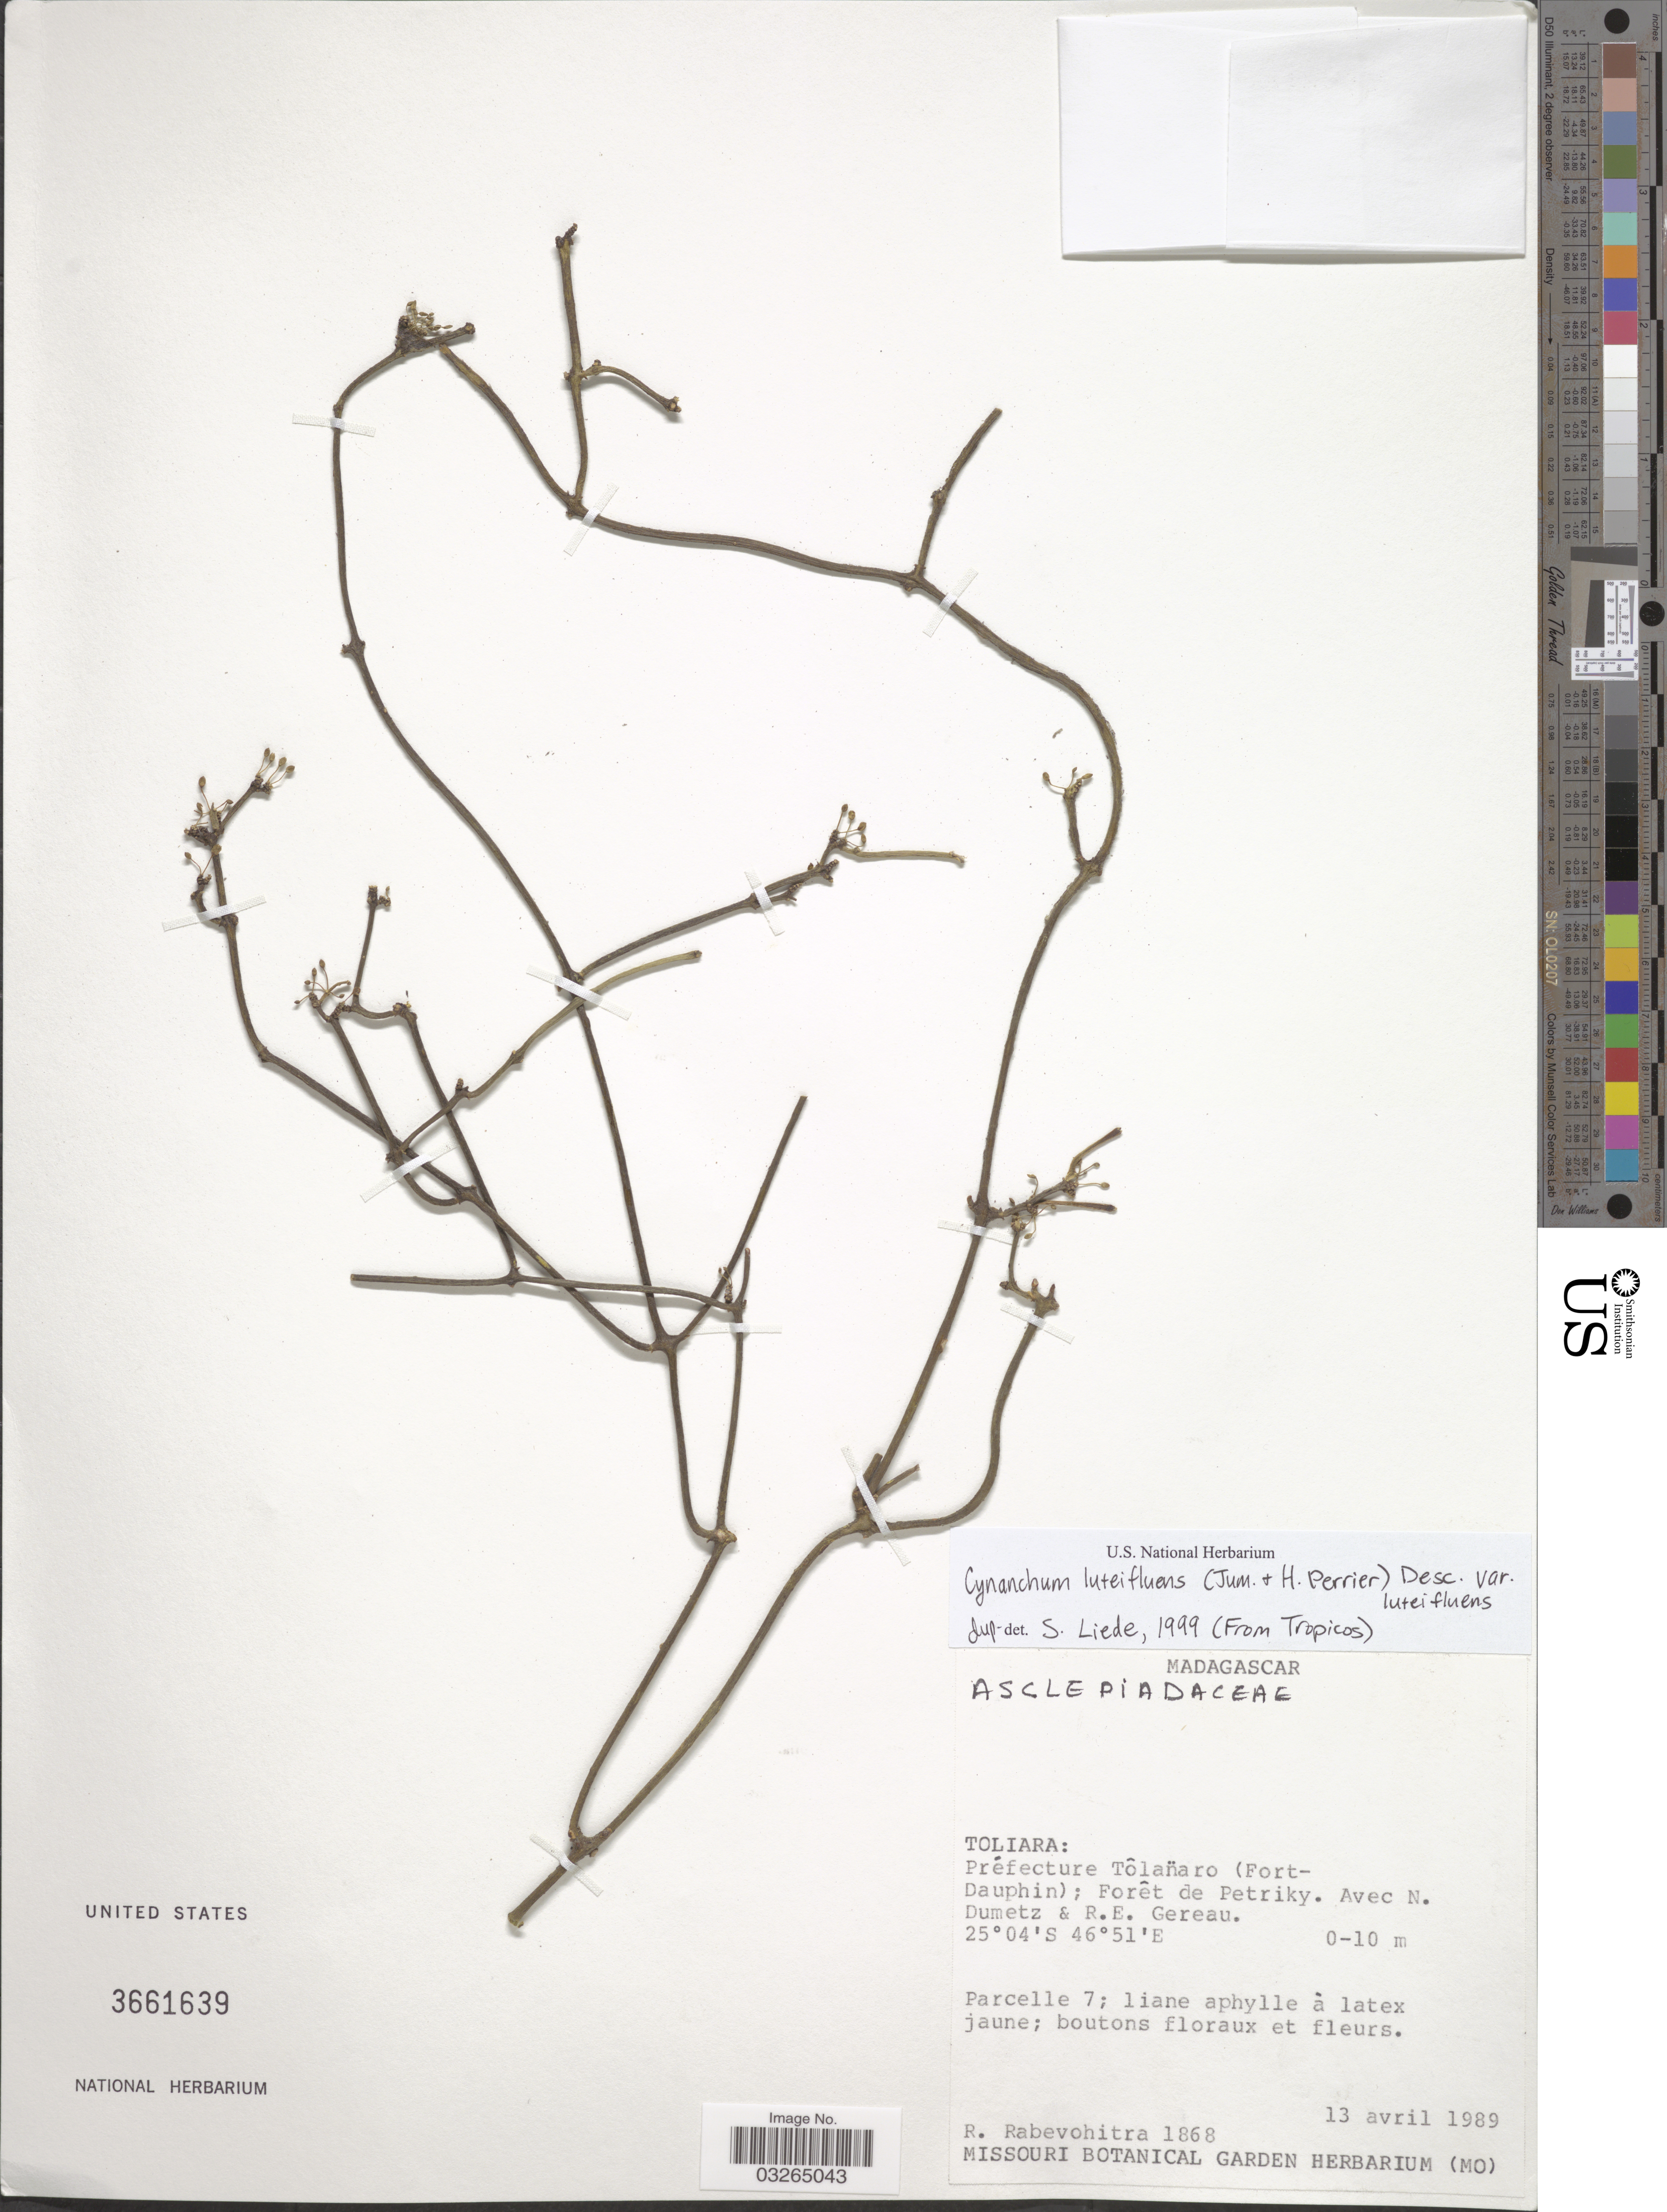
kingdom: Plantae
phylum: Tracheophyta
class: Magnoliopsida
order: Gentianales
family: Apocynaceae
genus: Cynanchum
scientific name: Cynanchum luteifluens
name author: (Jum. & H. Perrier) Desc.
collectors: R. Rabevohitra, N. Dumetz & R. Gereau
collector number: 1868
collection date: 1989-04-13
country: Madagascar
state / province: Anosy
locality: Préfecture Tôlanaro (Fort-Dauphin): Forêt de Petriky.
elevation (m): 0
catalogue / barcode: US 3661639